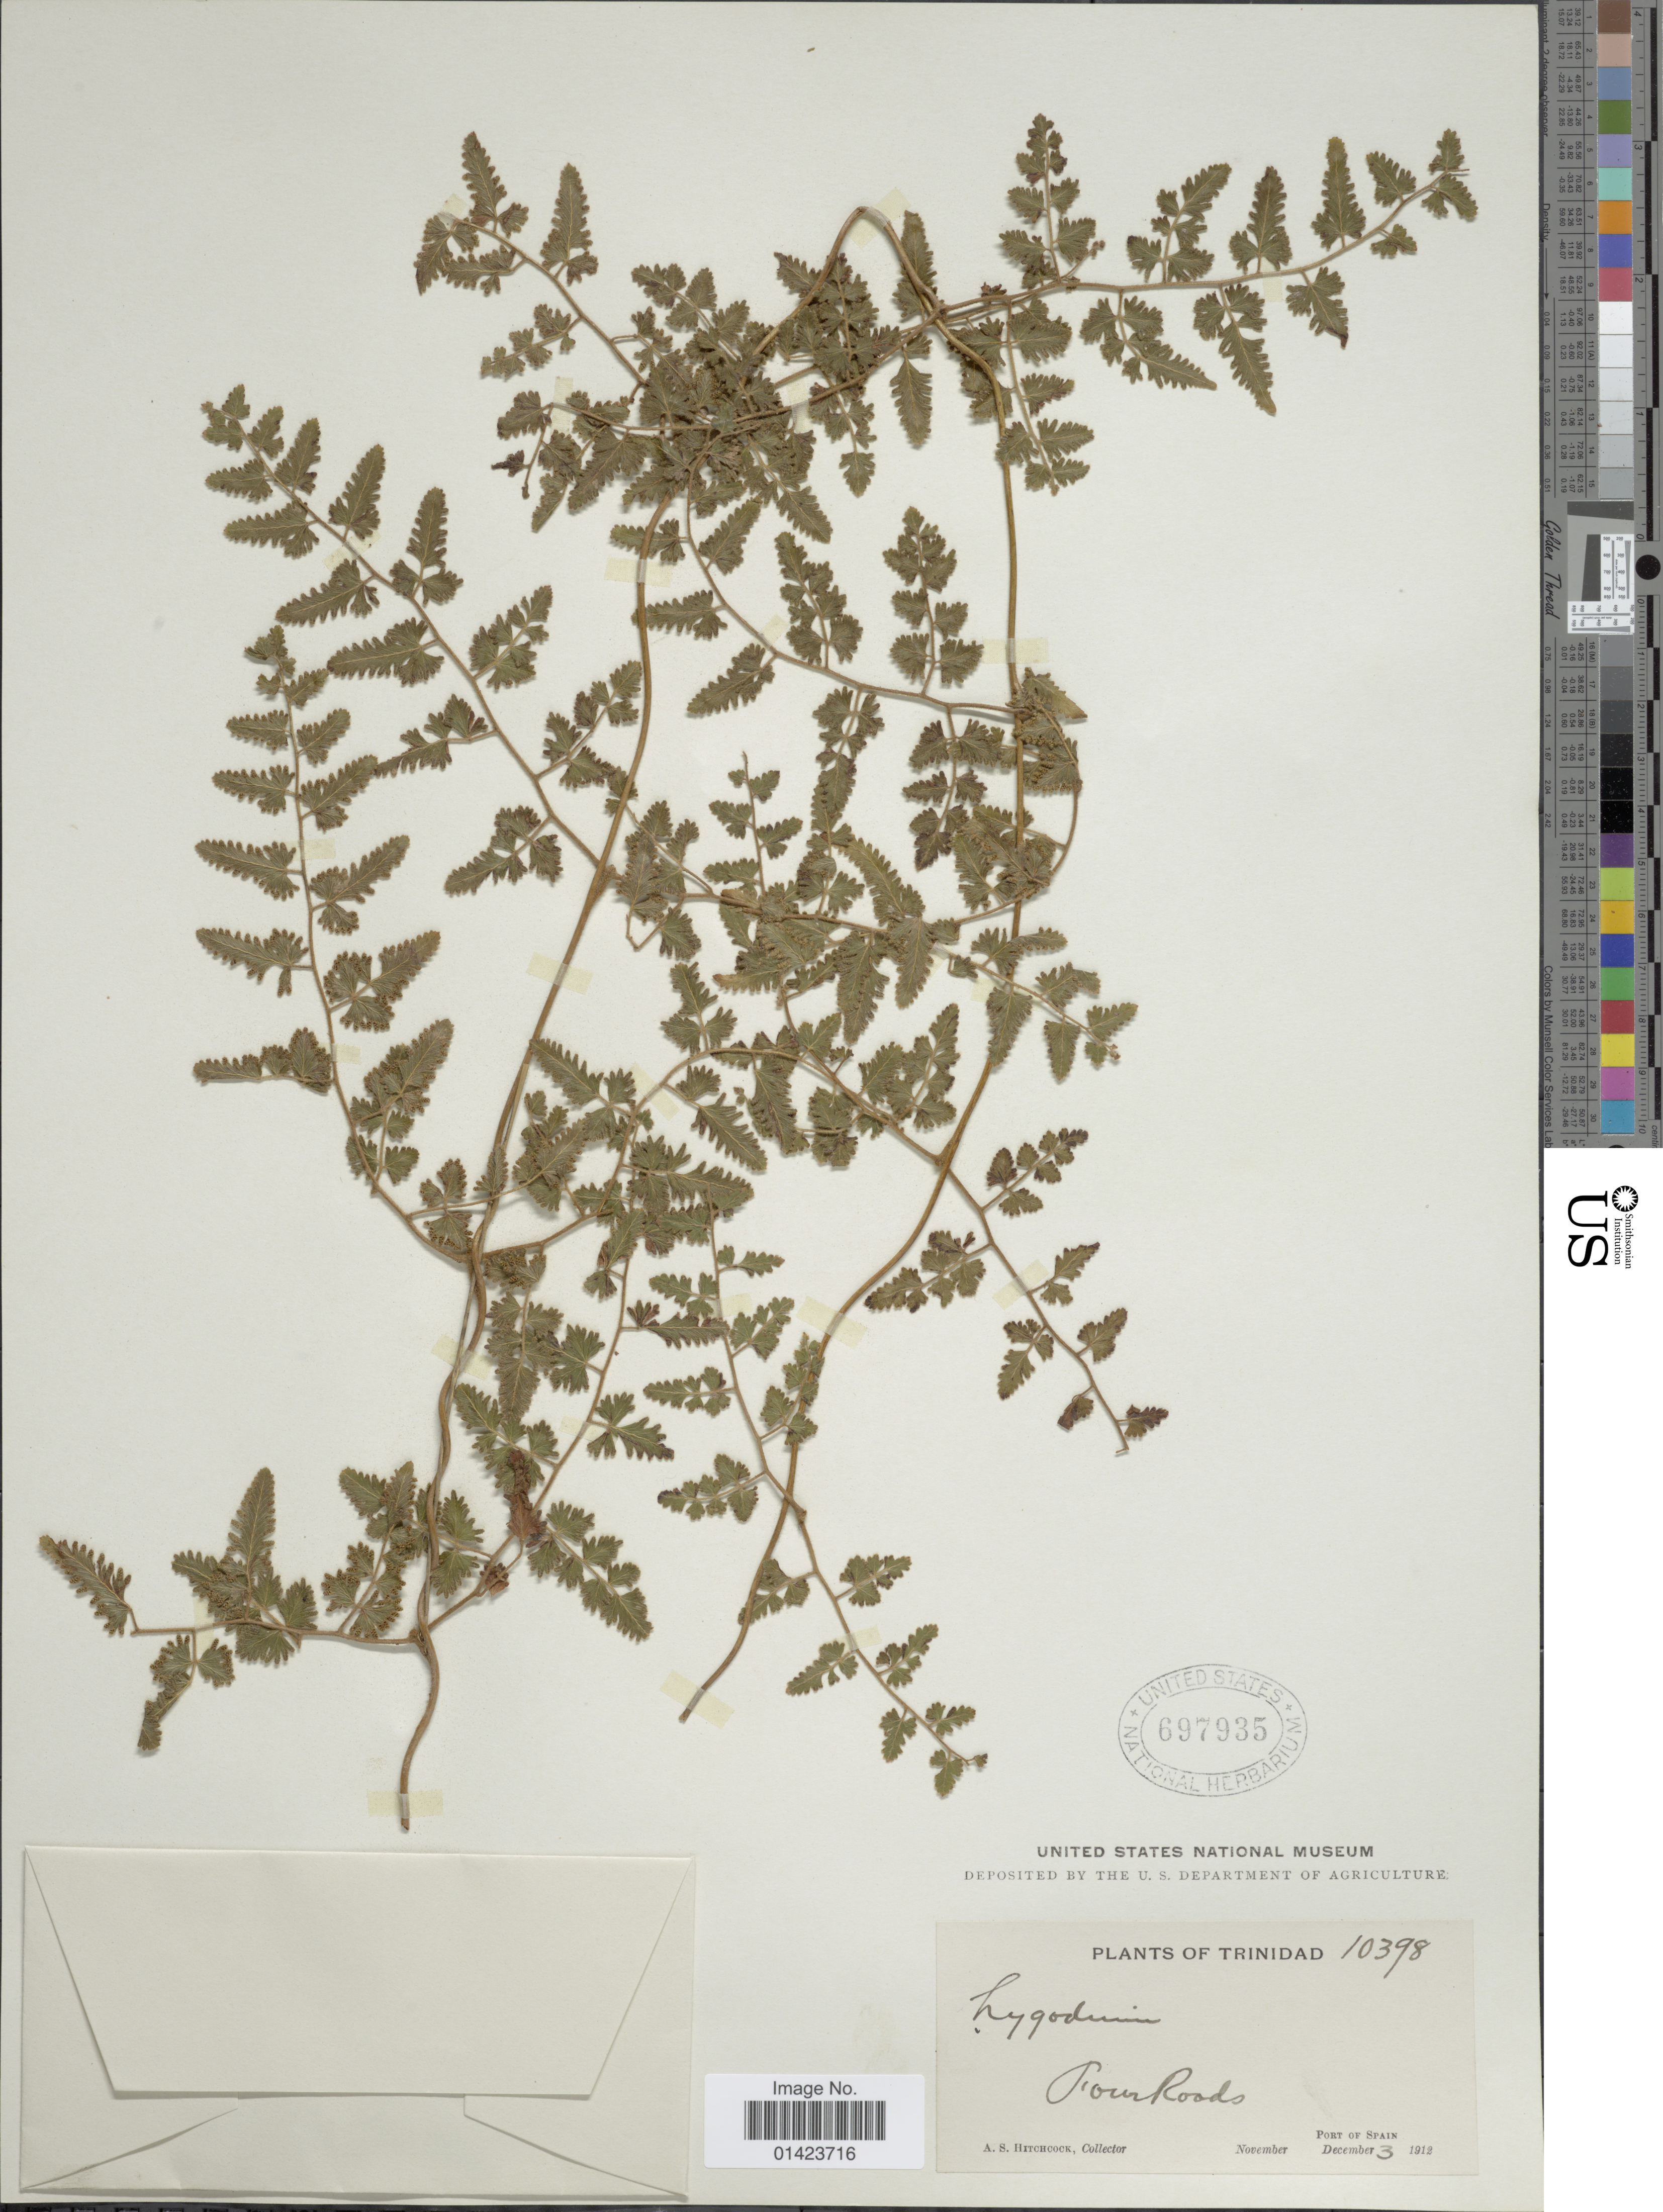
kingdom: Plantae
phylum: Tracheophyta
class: Polypodiopsida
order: Schizaeales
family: Lygodiaceae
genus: Lygodium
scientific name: Lygodium venustum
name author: Sw.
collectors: A. S. Hitchcock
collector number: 10398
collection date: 1912-12-03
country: Trinidad and Tobago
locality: Trinidad, Four Roads, Port of Spain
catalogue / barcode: US 697935